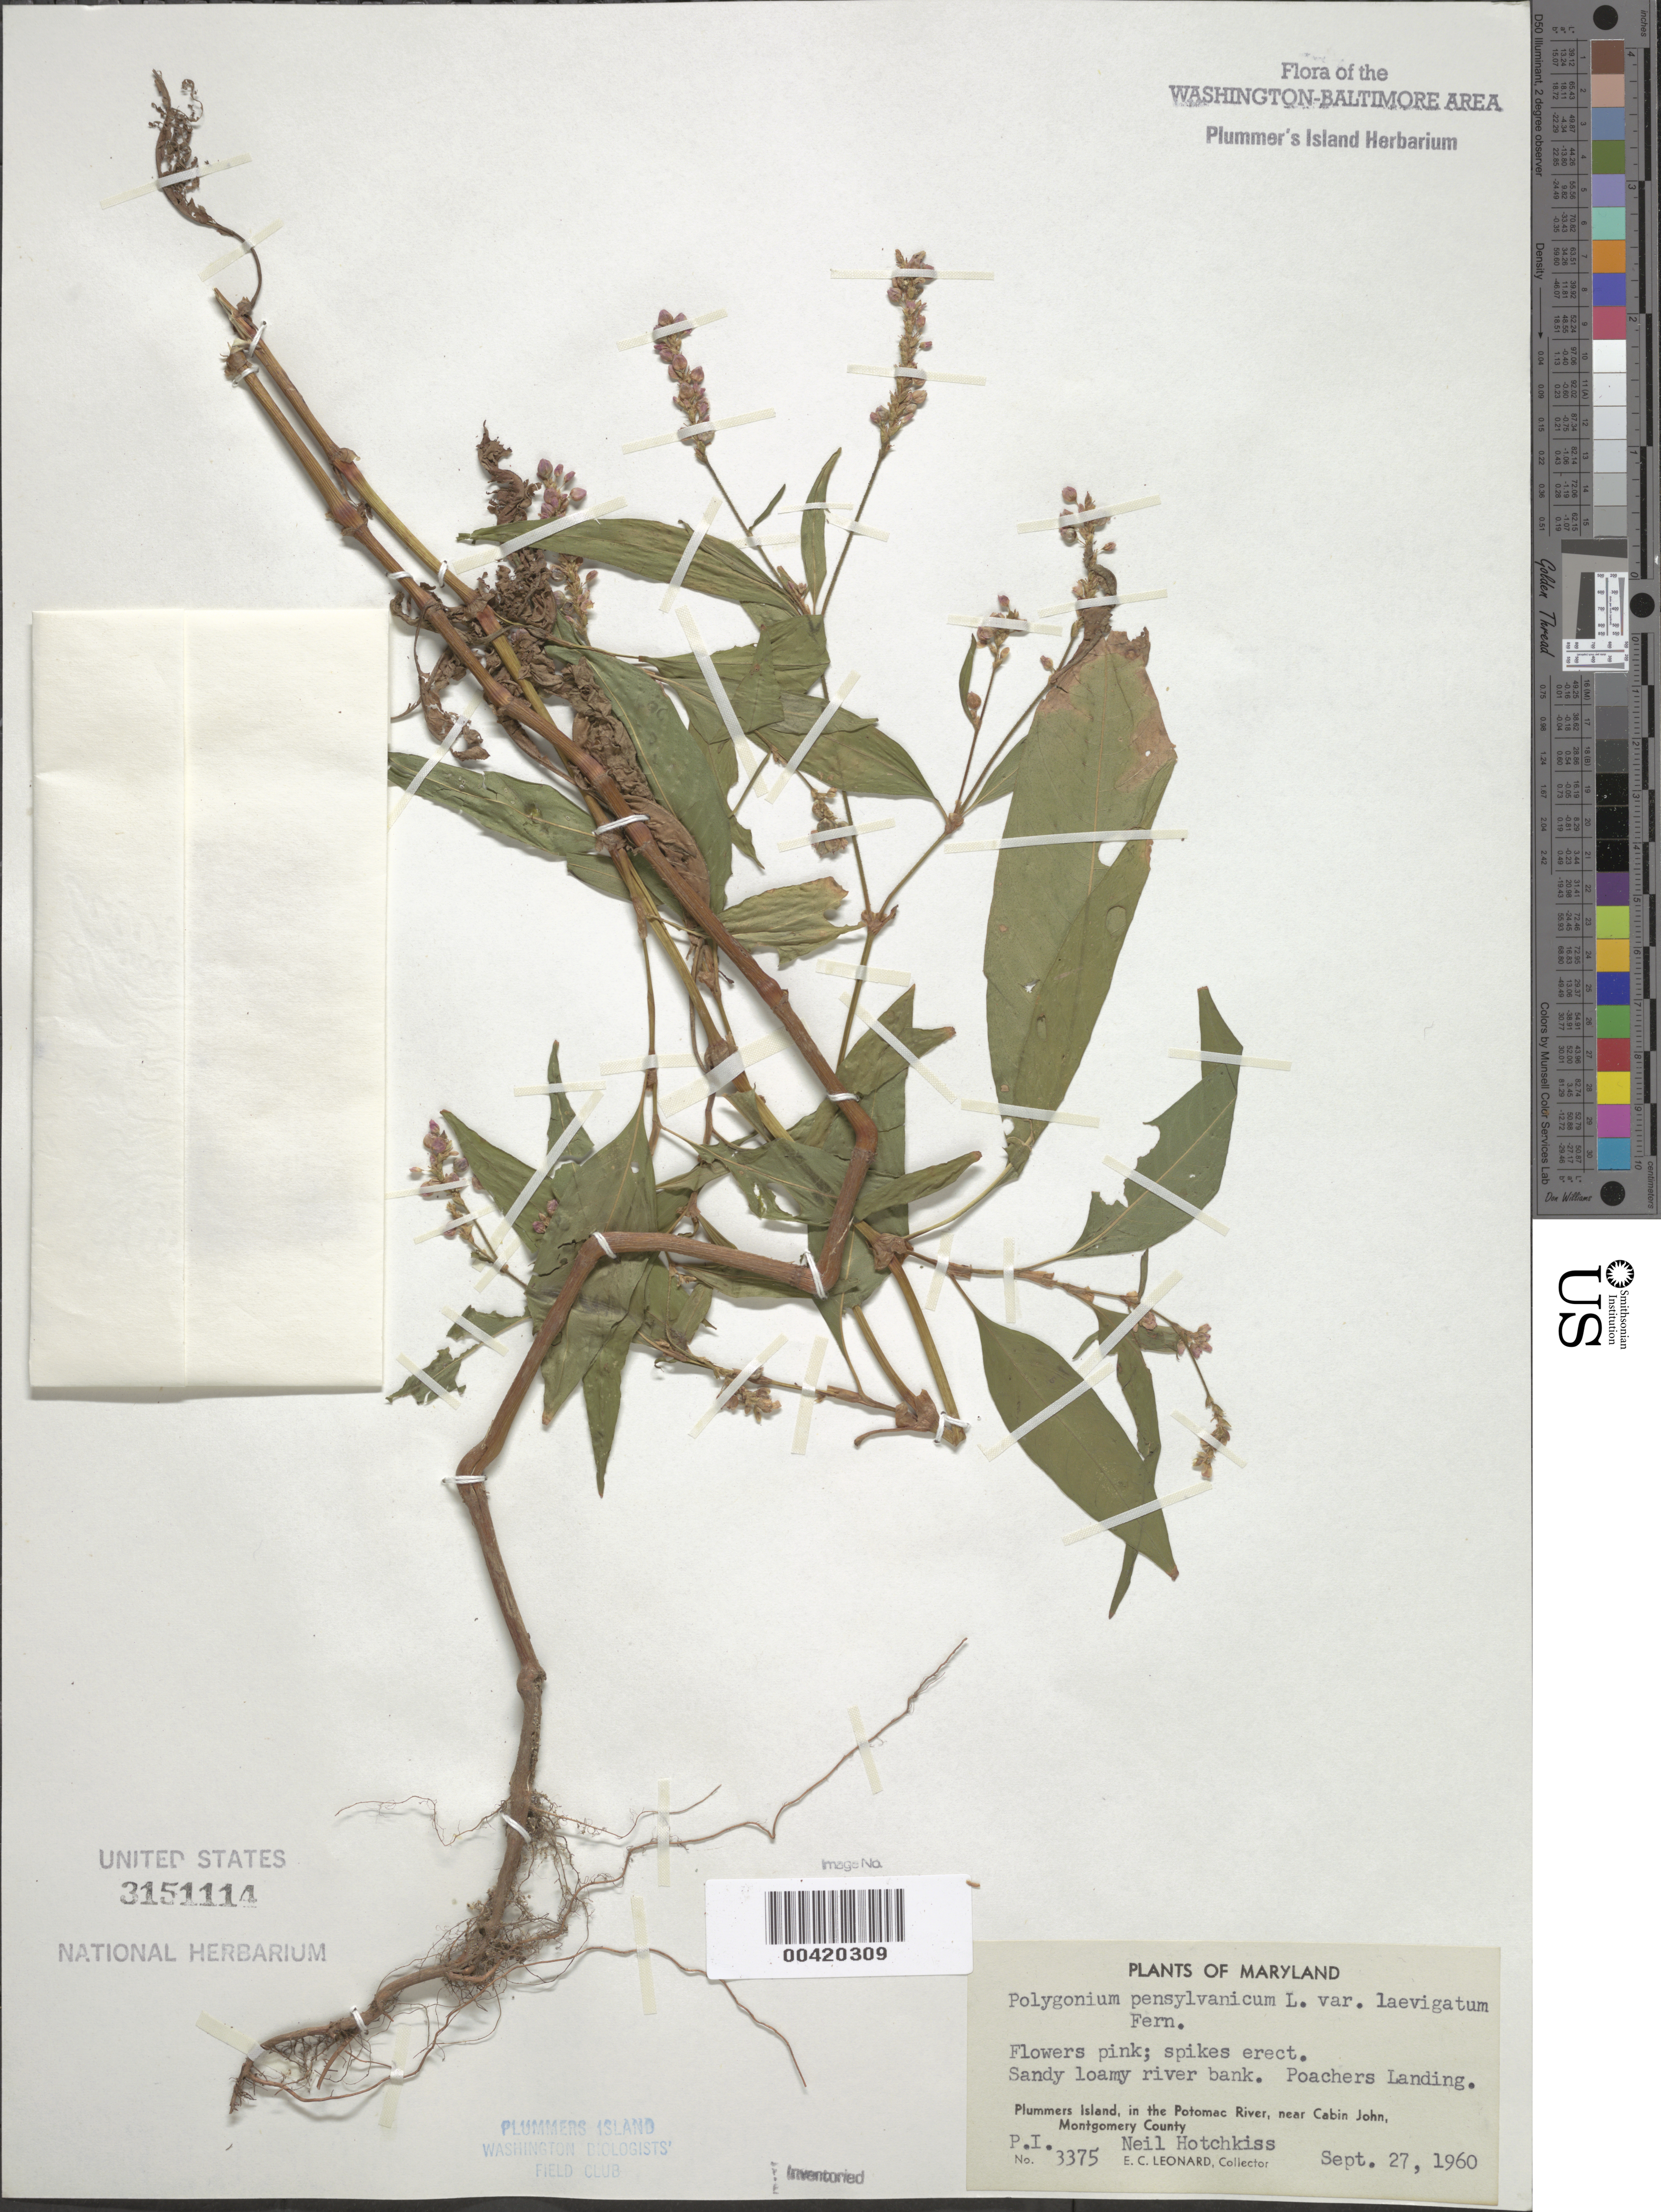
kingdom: Plantae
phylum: Tracheophyta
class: Magnoliopsida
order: Caryophyllales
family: Polygonaceae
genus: Persicaria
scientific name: Persicaria pensylvanica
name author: (L.) M. Gómez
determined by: Atha, D. E.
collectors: E. C. Leonard & N. Hotchkiss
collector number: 3375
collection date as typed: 27 Sep 1960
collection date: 1960-09-27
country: United States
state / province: Maryland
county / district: Montgomery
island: Plummers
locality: Plummer's Island; Poachers Landing C. & O. Canal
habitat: Sandy loamy river bank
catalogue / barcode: US 3151114